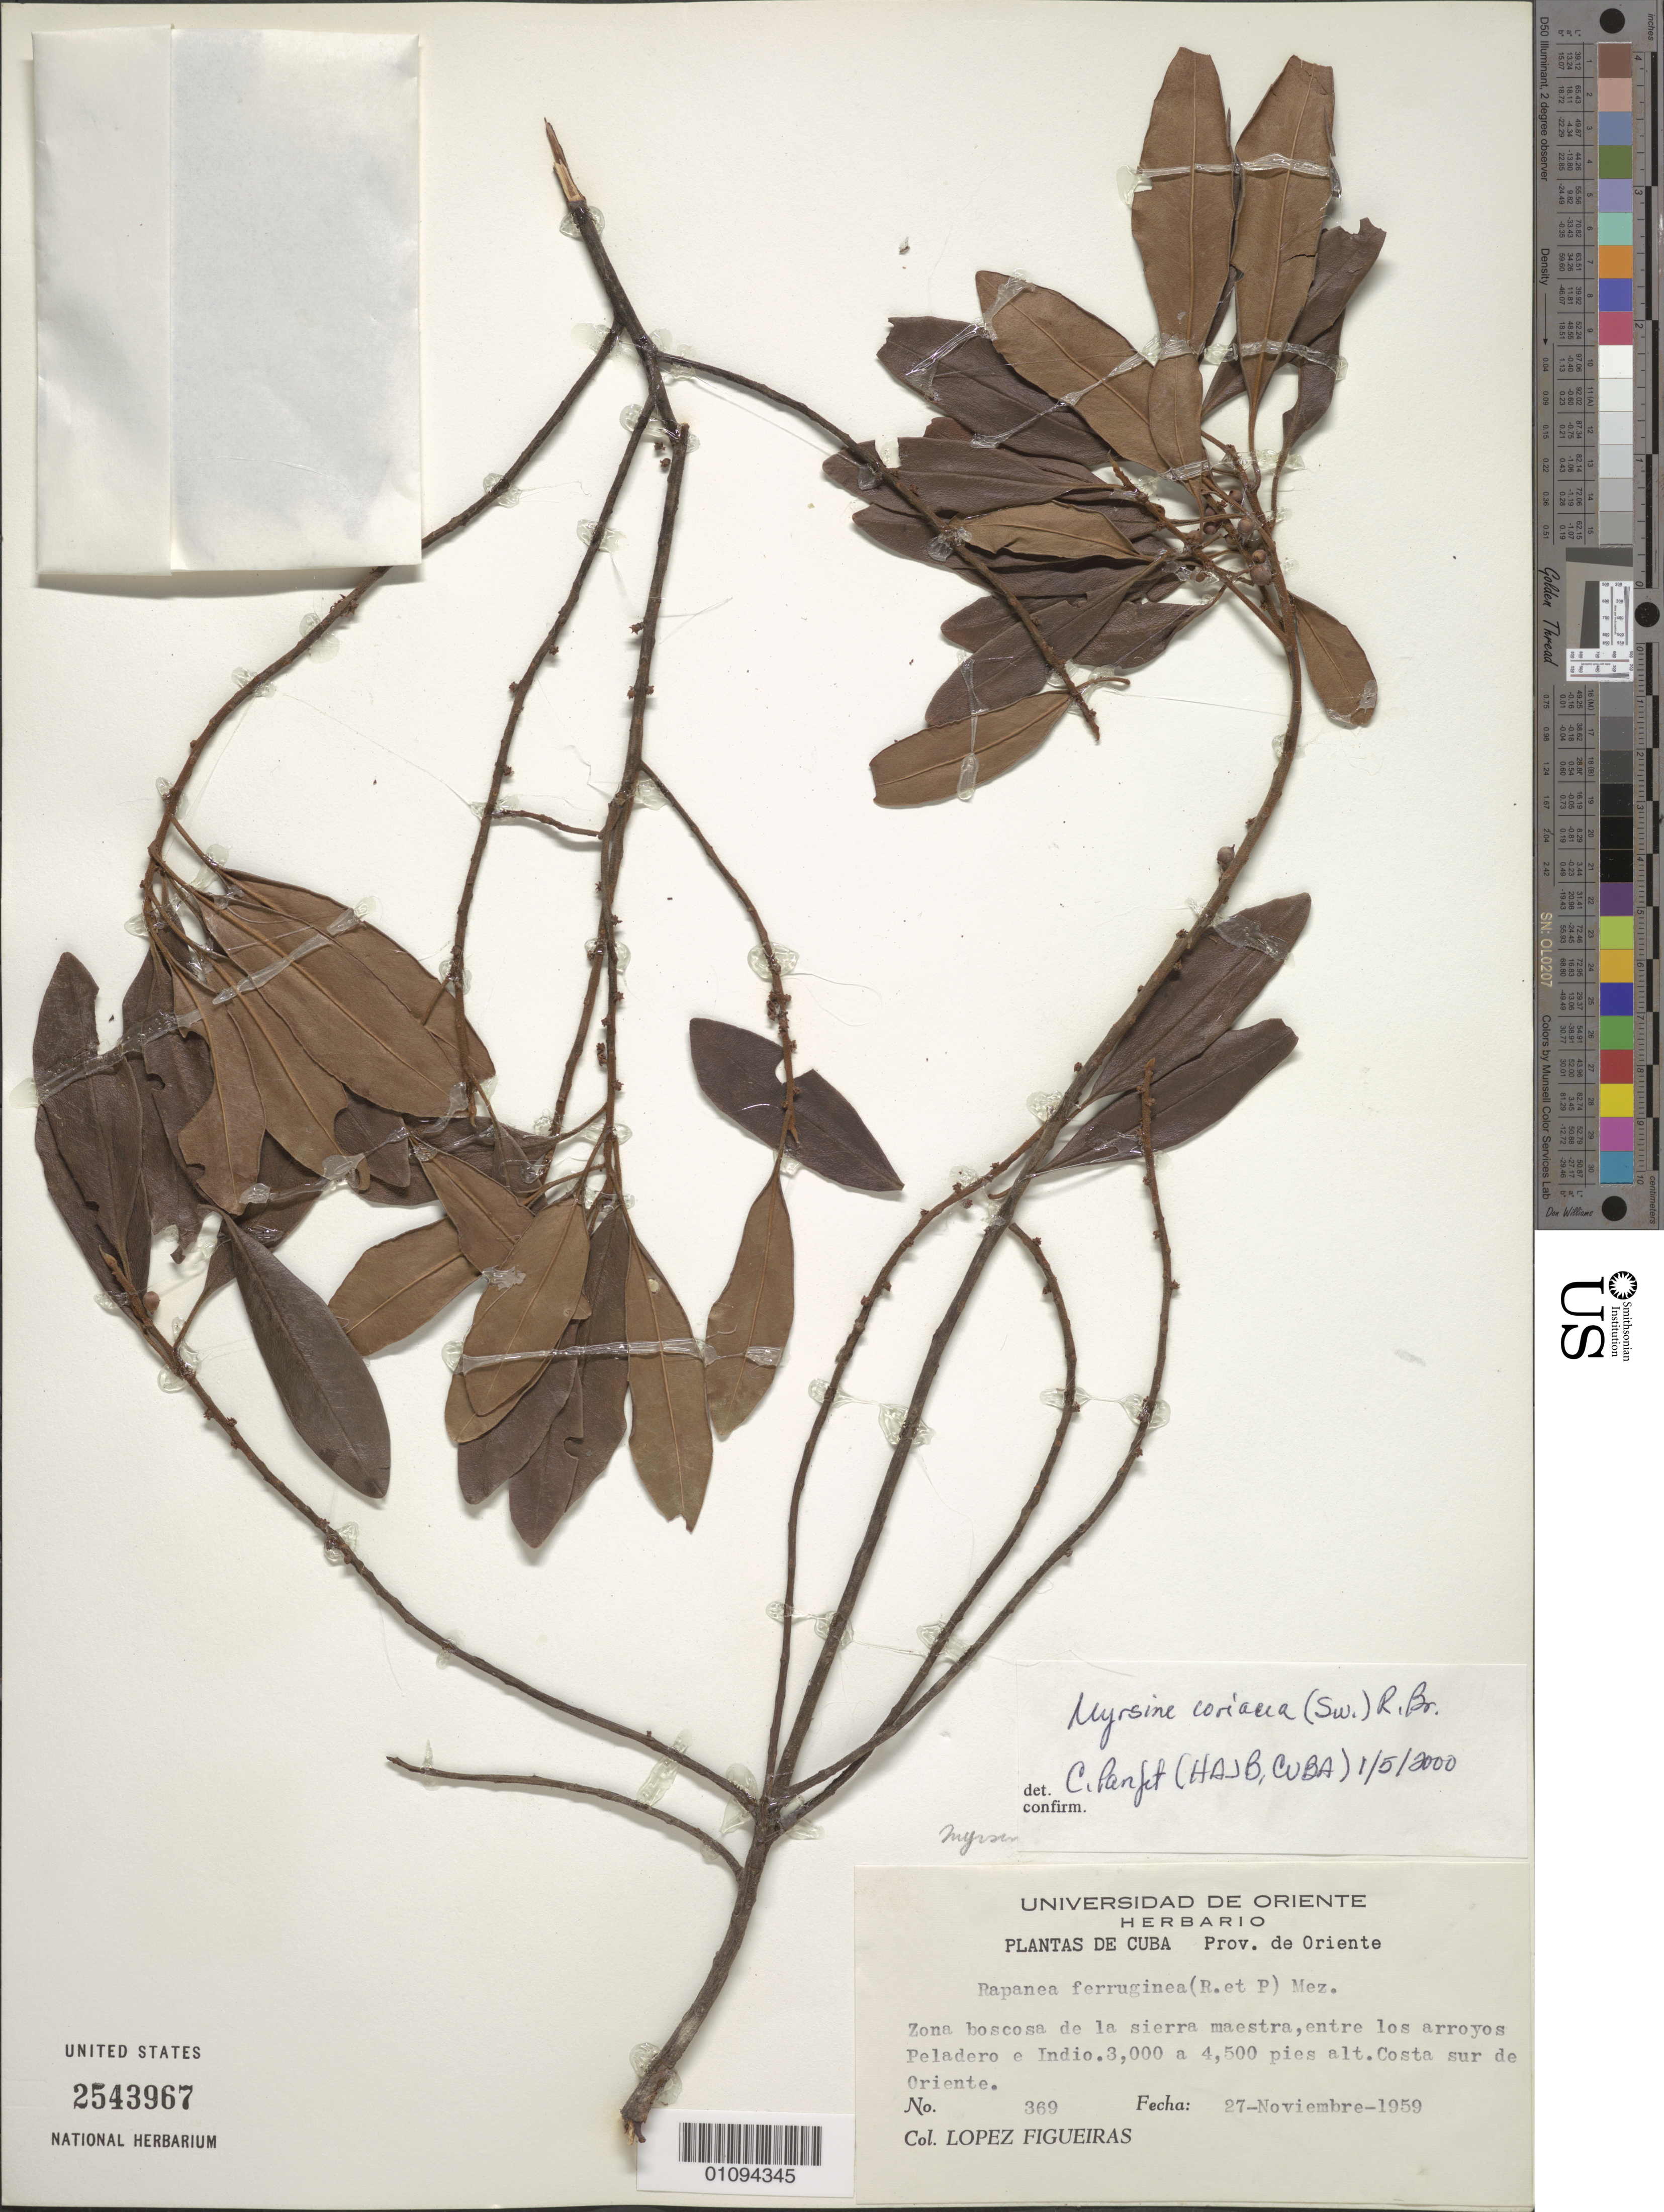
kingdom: Plantae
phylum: Tracheophyta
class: Magnoliopsida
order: Ericales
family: Primulaceae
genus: Myrsine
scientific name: Myrsine coriacea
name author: (Sw.) R. Br. ex Roem. & Schult.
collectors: M. López Figueiras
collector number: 369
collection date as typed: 27 Nov 1959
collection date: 1959-11-27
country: Cuba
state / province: Granma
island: Cuba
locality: Zona boscosa de la sierra maestra, entre los arroyos Peladero e Indio, Costa sur de Oriente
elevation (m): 914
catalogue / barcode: US 2543967